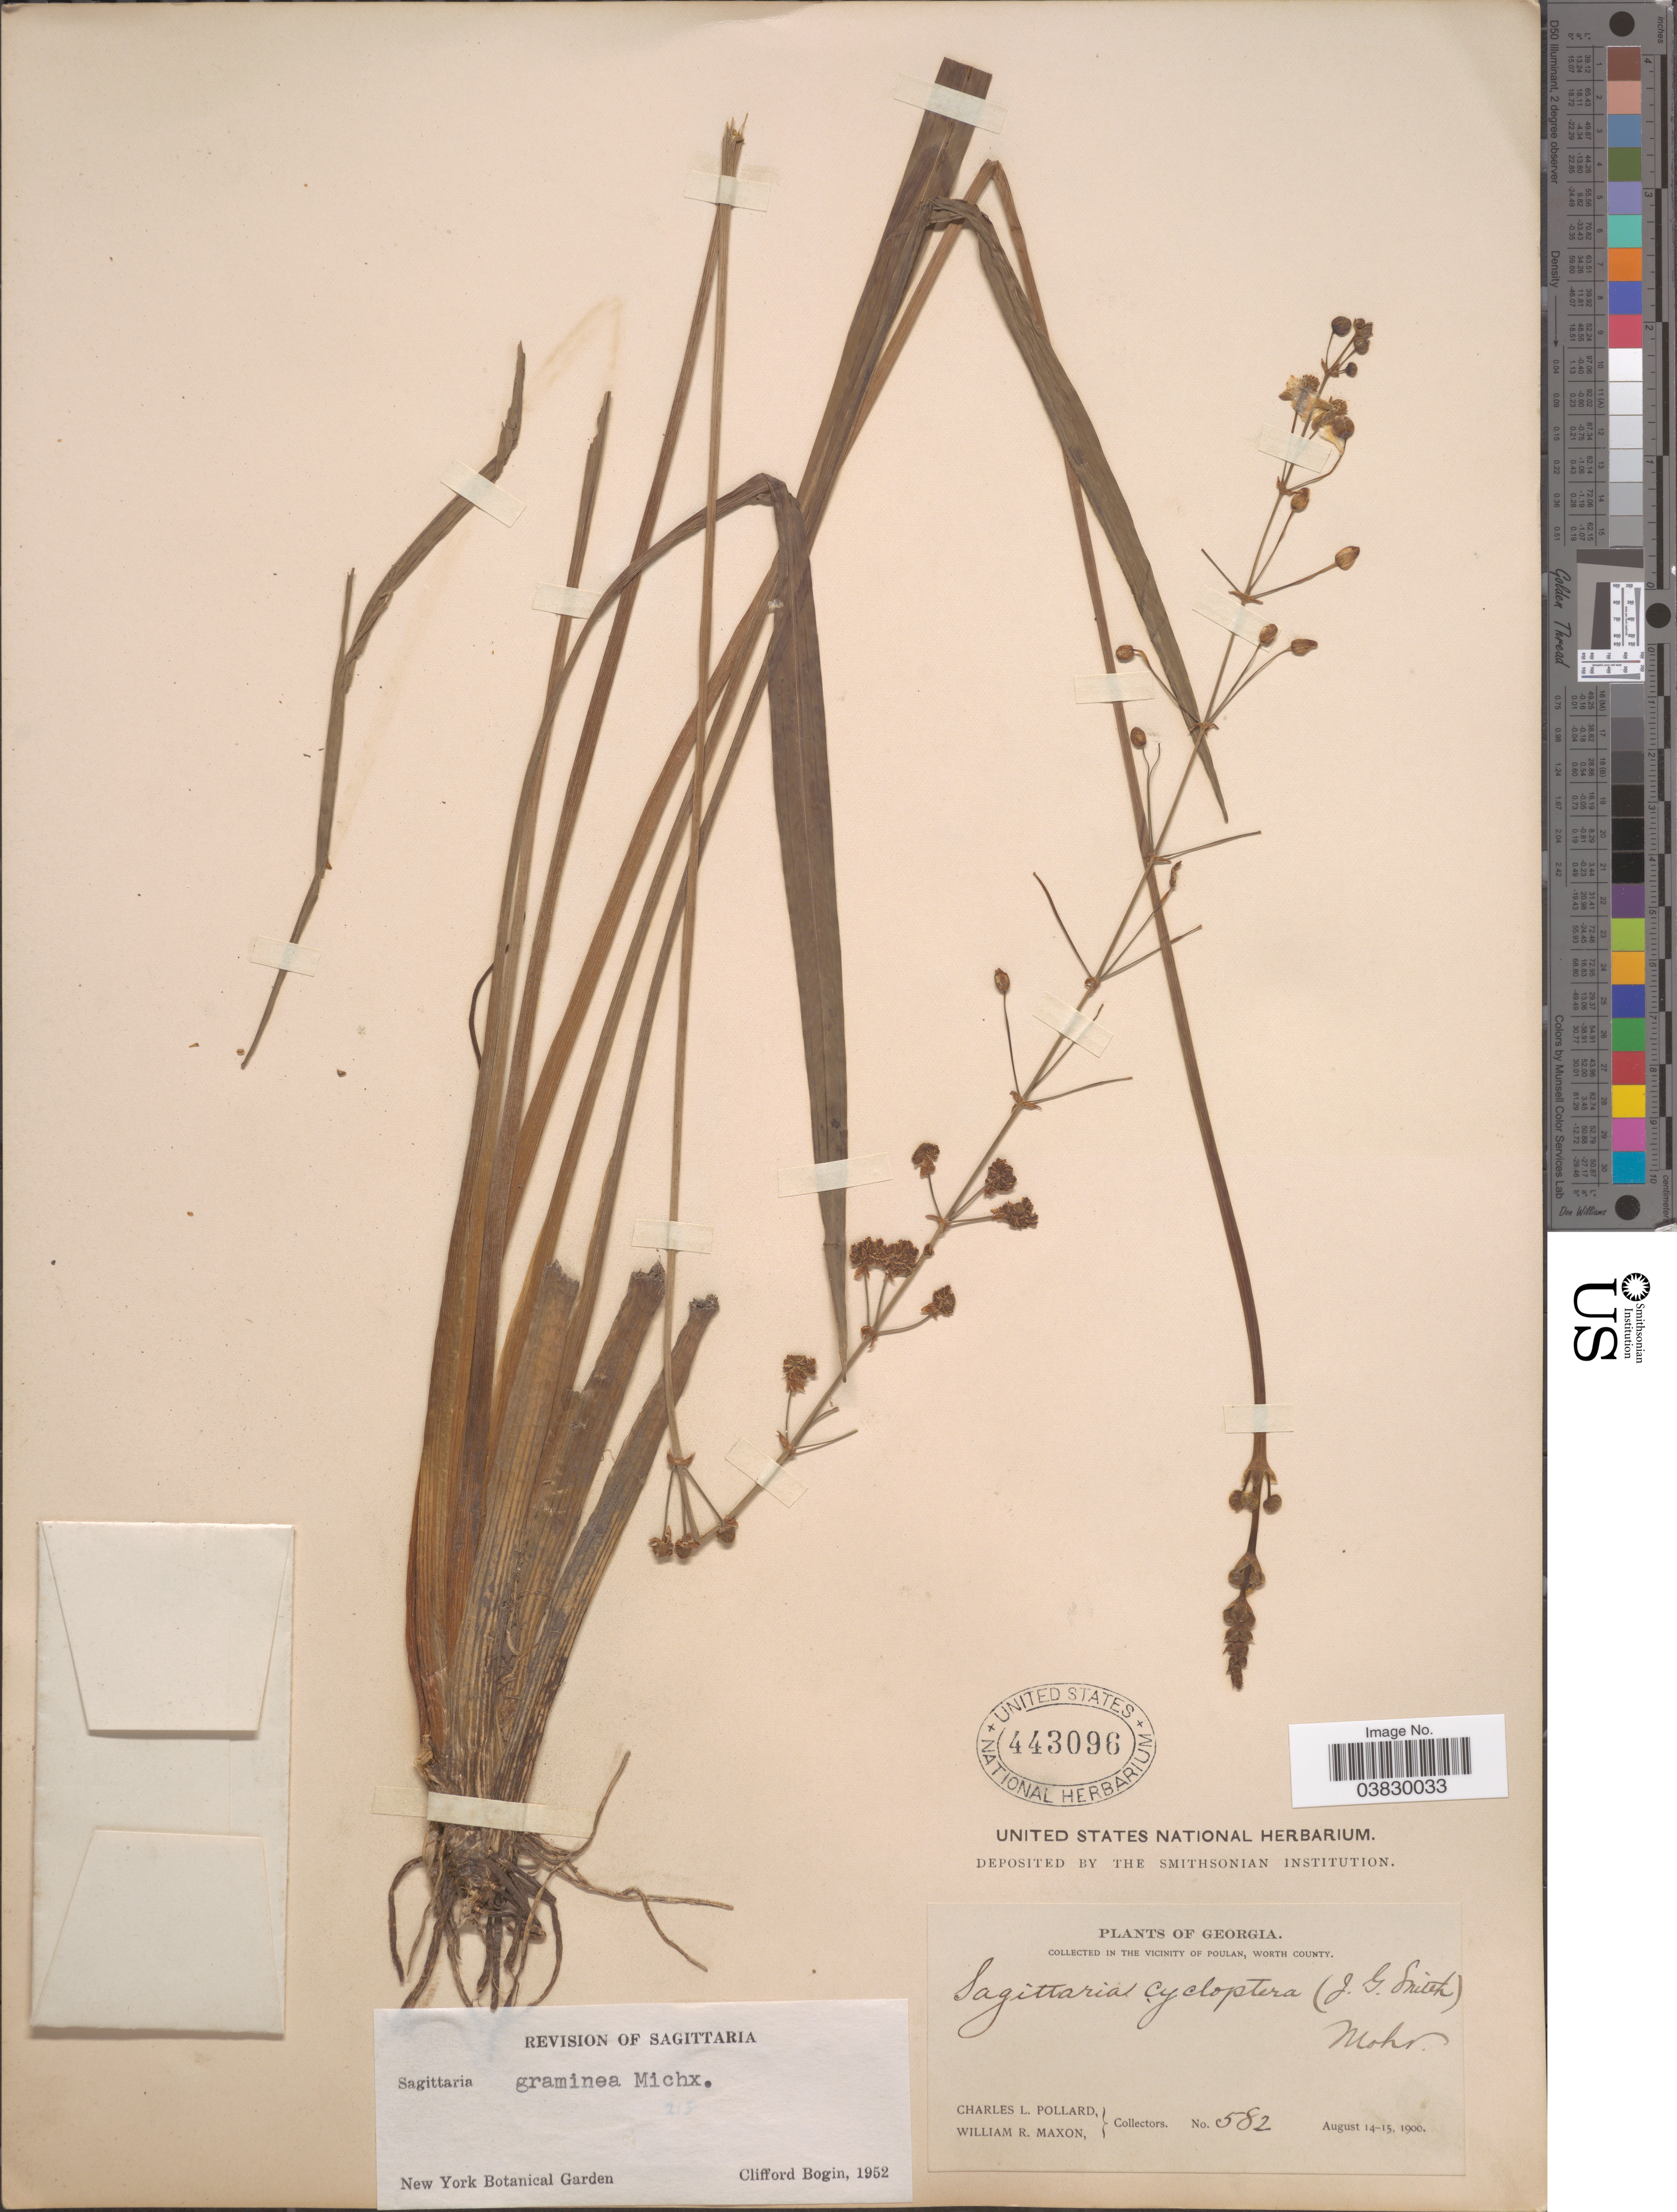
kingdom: Plantae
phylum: Tracheophyta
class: Liliopsida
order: Alismatales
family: Alismataceae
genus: Sagittaria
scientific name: Sagittaria graminea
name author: Michx.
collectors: C. L. Pollard & W. R. Maxon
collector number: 582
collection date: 1900-08-14/1900-08-15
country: United States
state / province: Georgia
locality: In the vicinity of Poulan, Worth County.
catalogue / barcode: US 443096